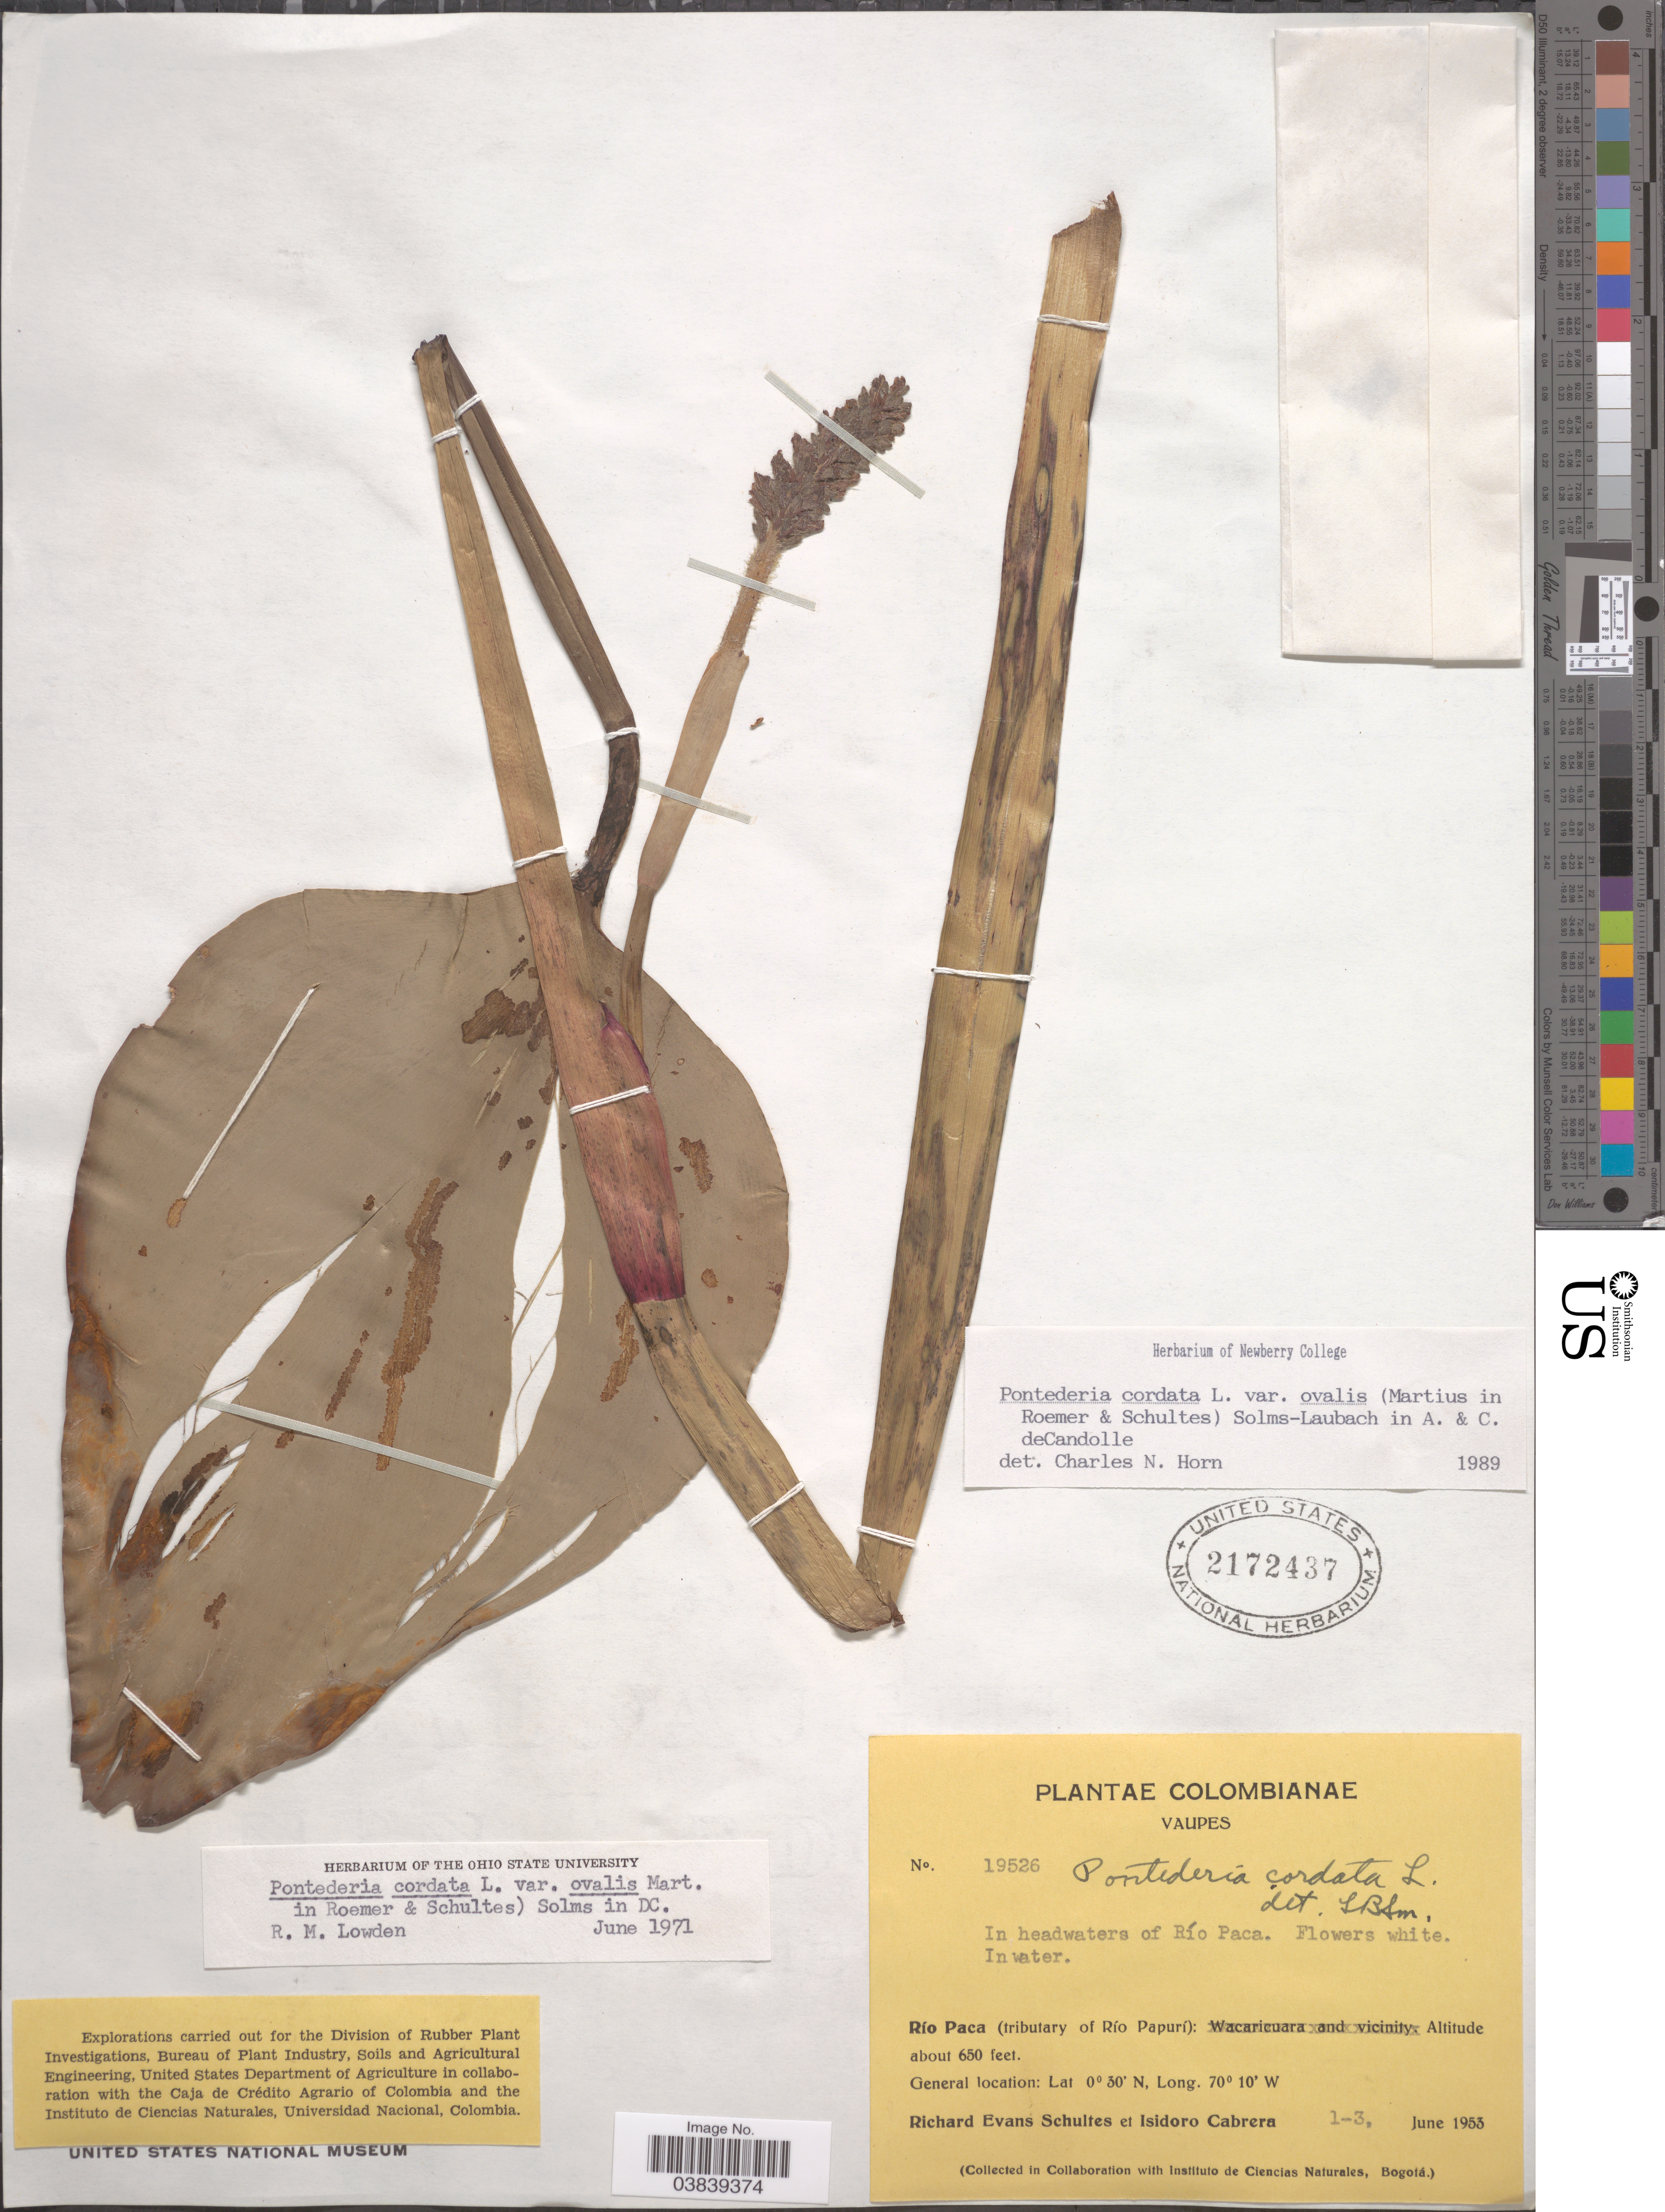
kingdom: Plantae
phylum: Tracheophyta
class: Liliopsida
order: Commelinales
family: Pontederiaceae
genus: Pontederia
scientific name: Pontederia cordata var. ovalis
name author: (Mart. ex Schult. & Schult. f.) Solms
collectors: R. E. Schultes & I. Cabrera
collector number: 19526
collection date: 1953-06-01/1953-06-03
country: Colombia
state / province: Vaupés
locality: In headwaters of Río Paca. Río Paca (tributary of Río Papurí).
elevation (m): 198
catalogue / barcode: US 2172437